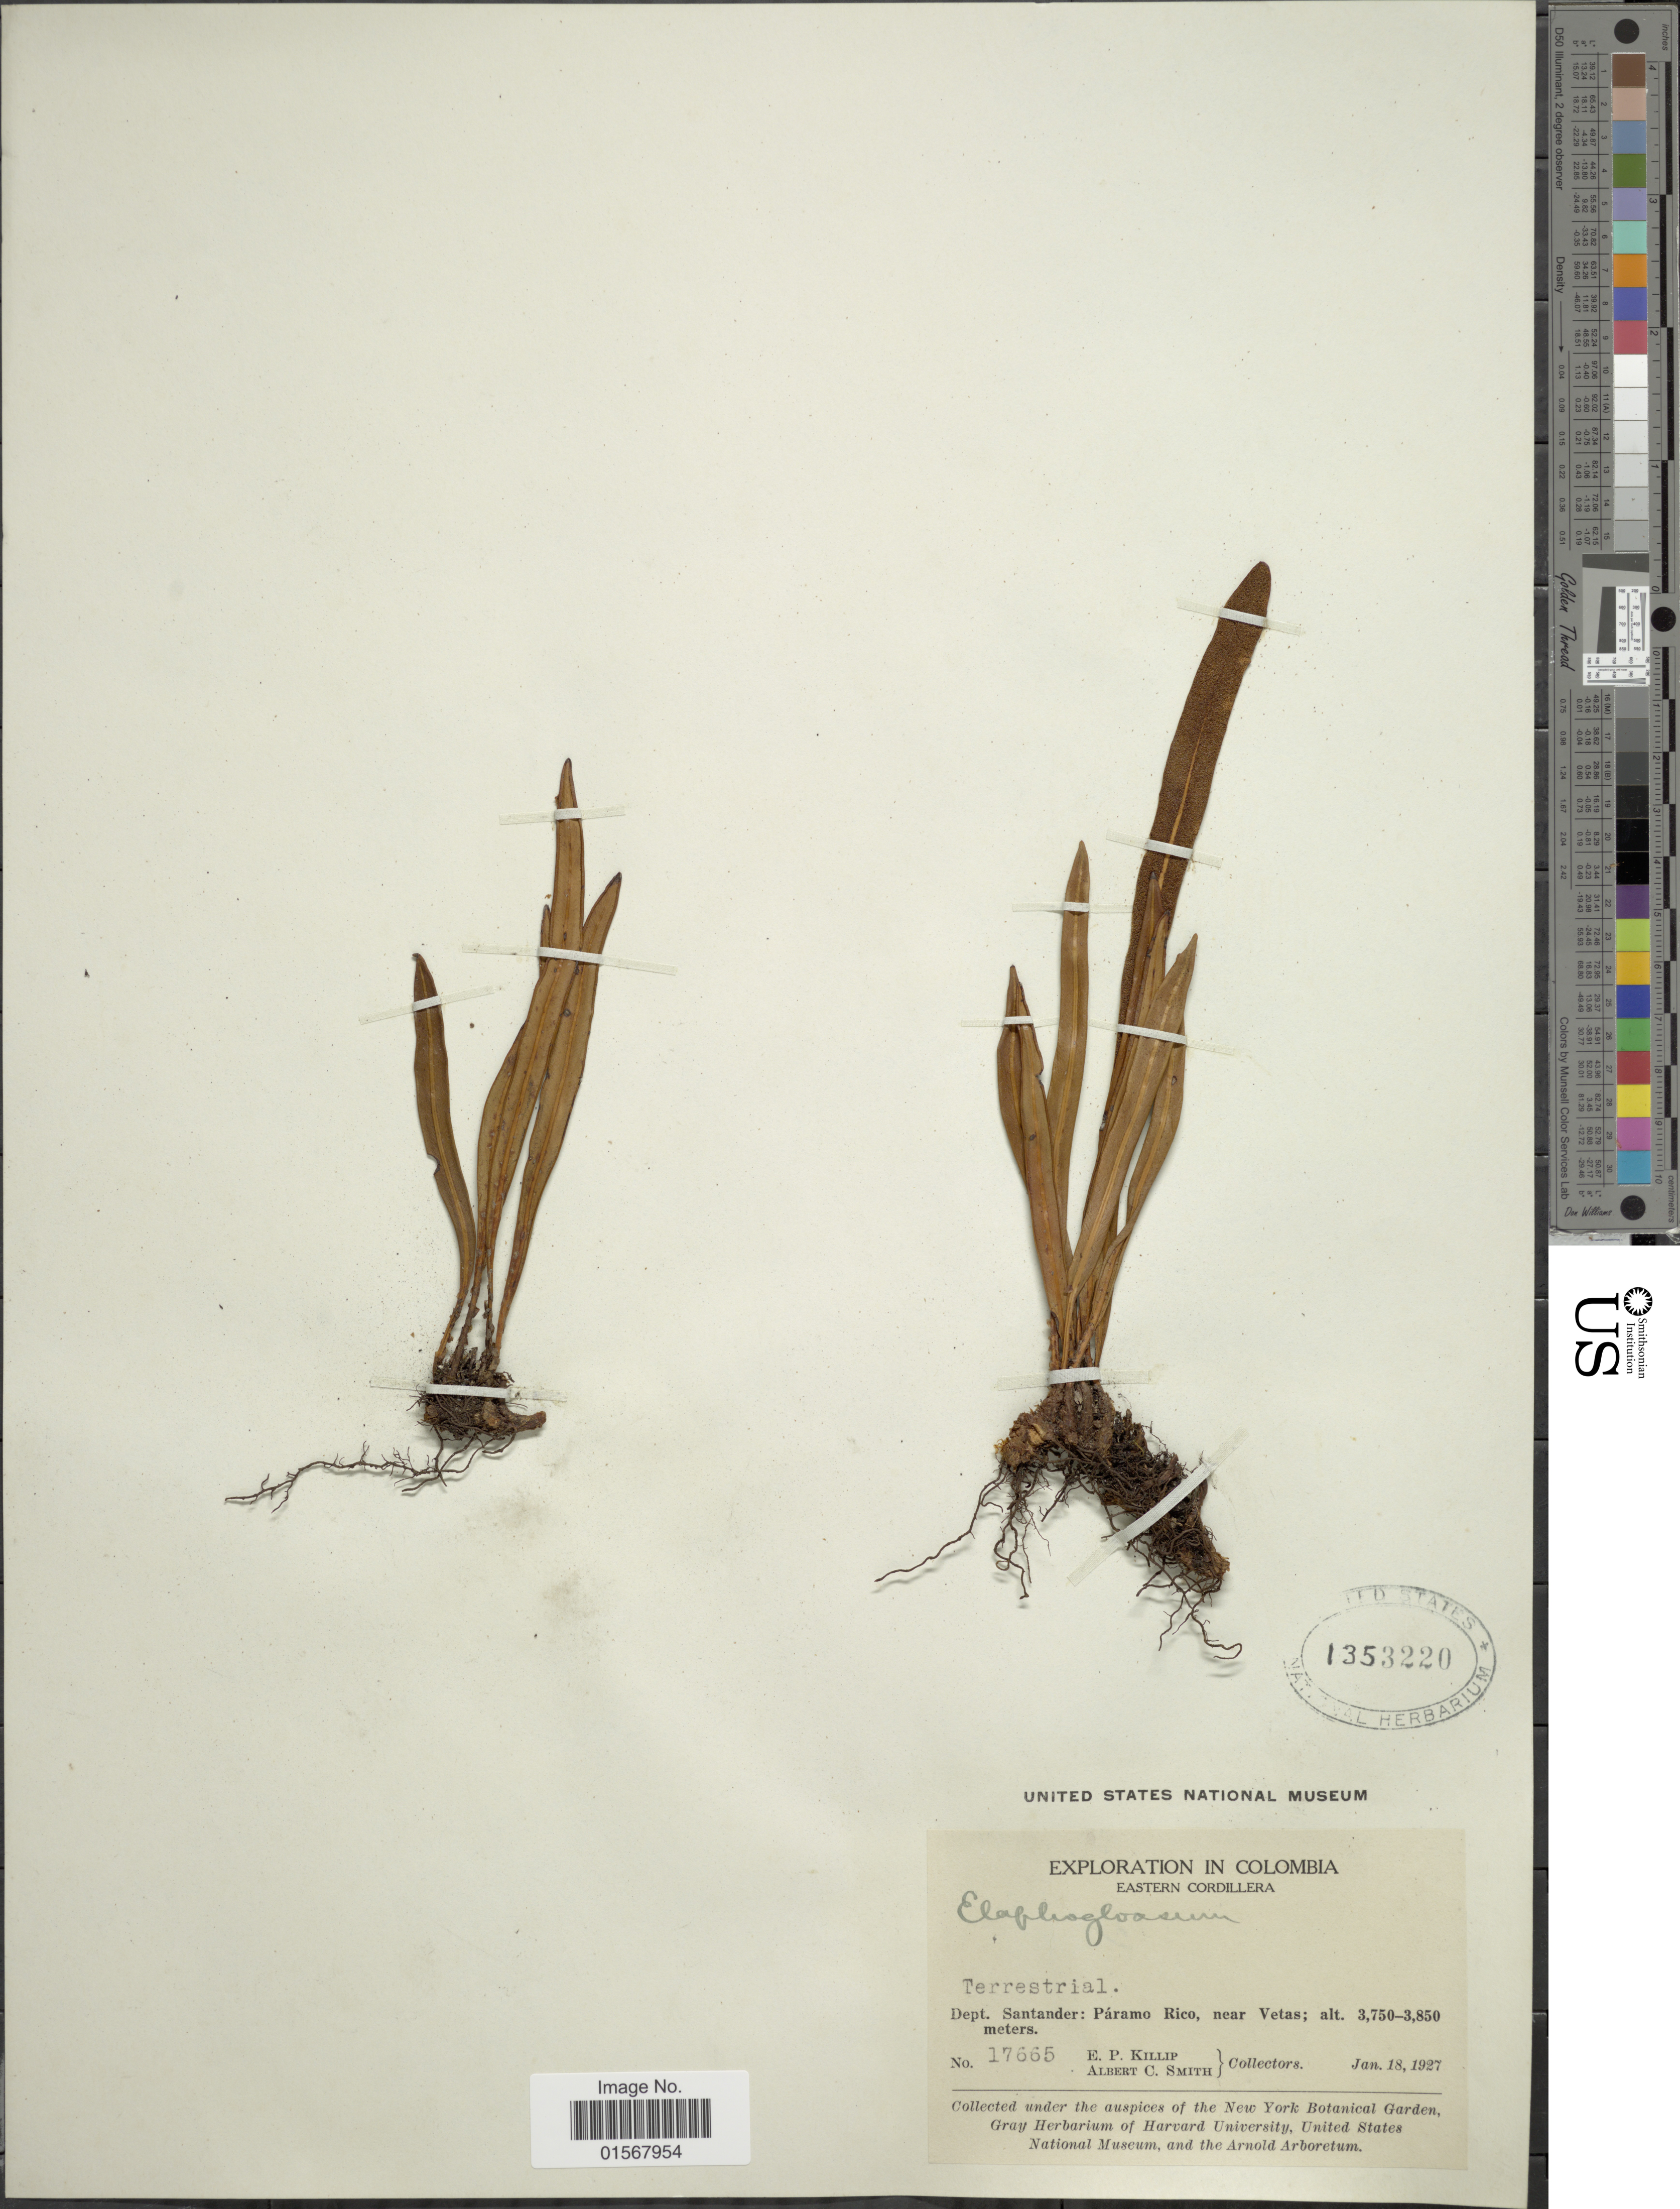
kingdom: Plantae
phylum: Tracheophyta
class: Polypodiopsida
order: Polypodiales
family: Dryopteridaceae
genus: Elaphoglossum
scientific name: Elaphoglossum sp.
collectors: E. P. Killip & A. C. Smith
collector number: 17665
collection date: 1927-01-18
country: Colombia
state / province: Santander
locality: Eastern Cordillera, Dept. Santander: Paramo rico, near Vetas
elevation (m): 3750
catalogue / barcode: US 1353220